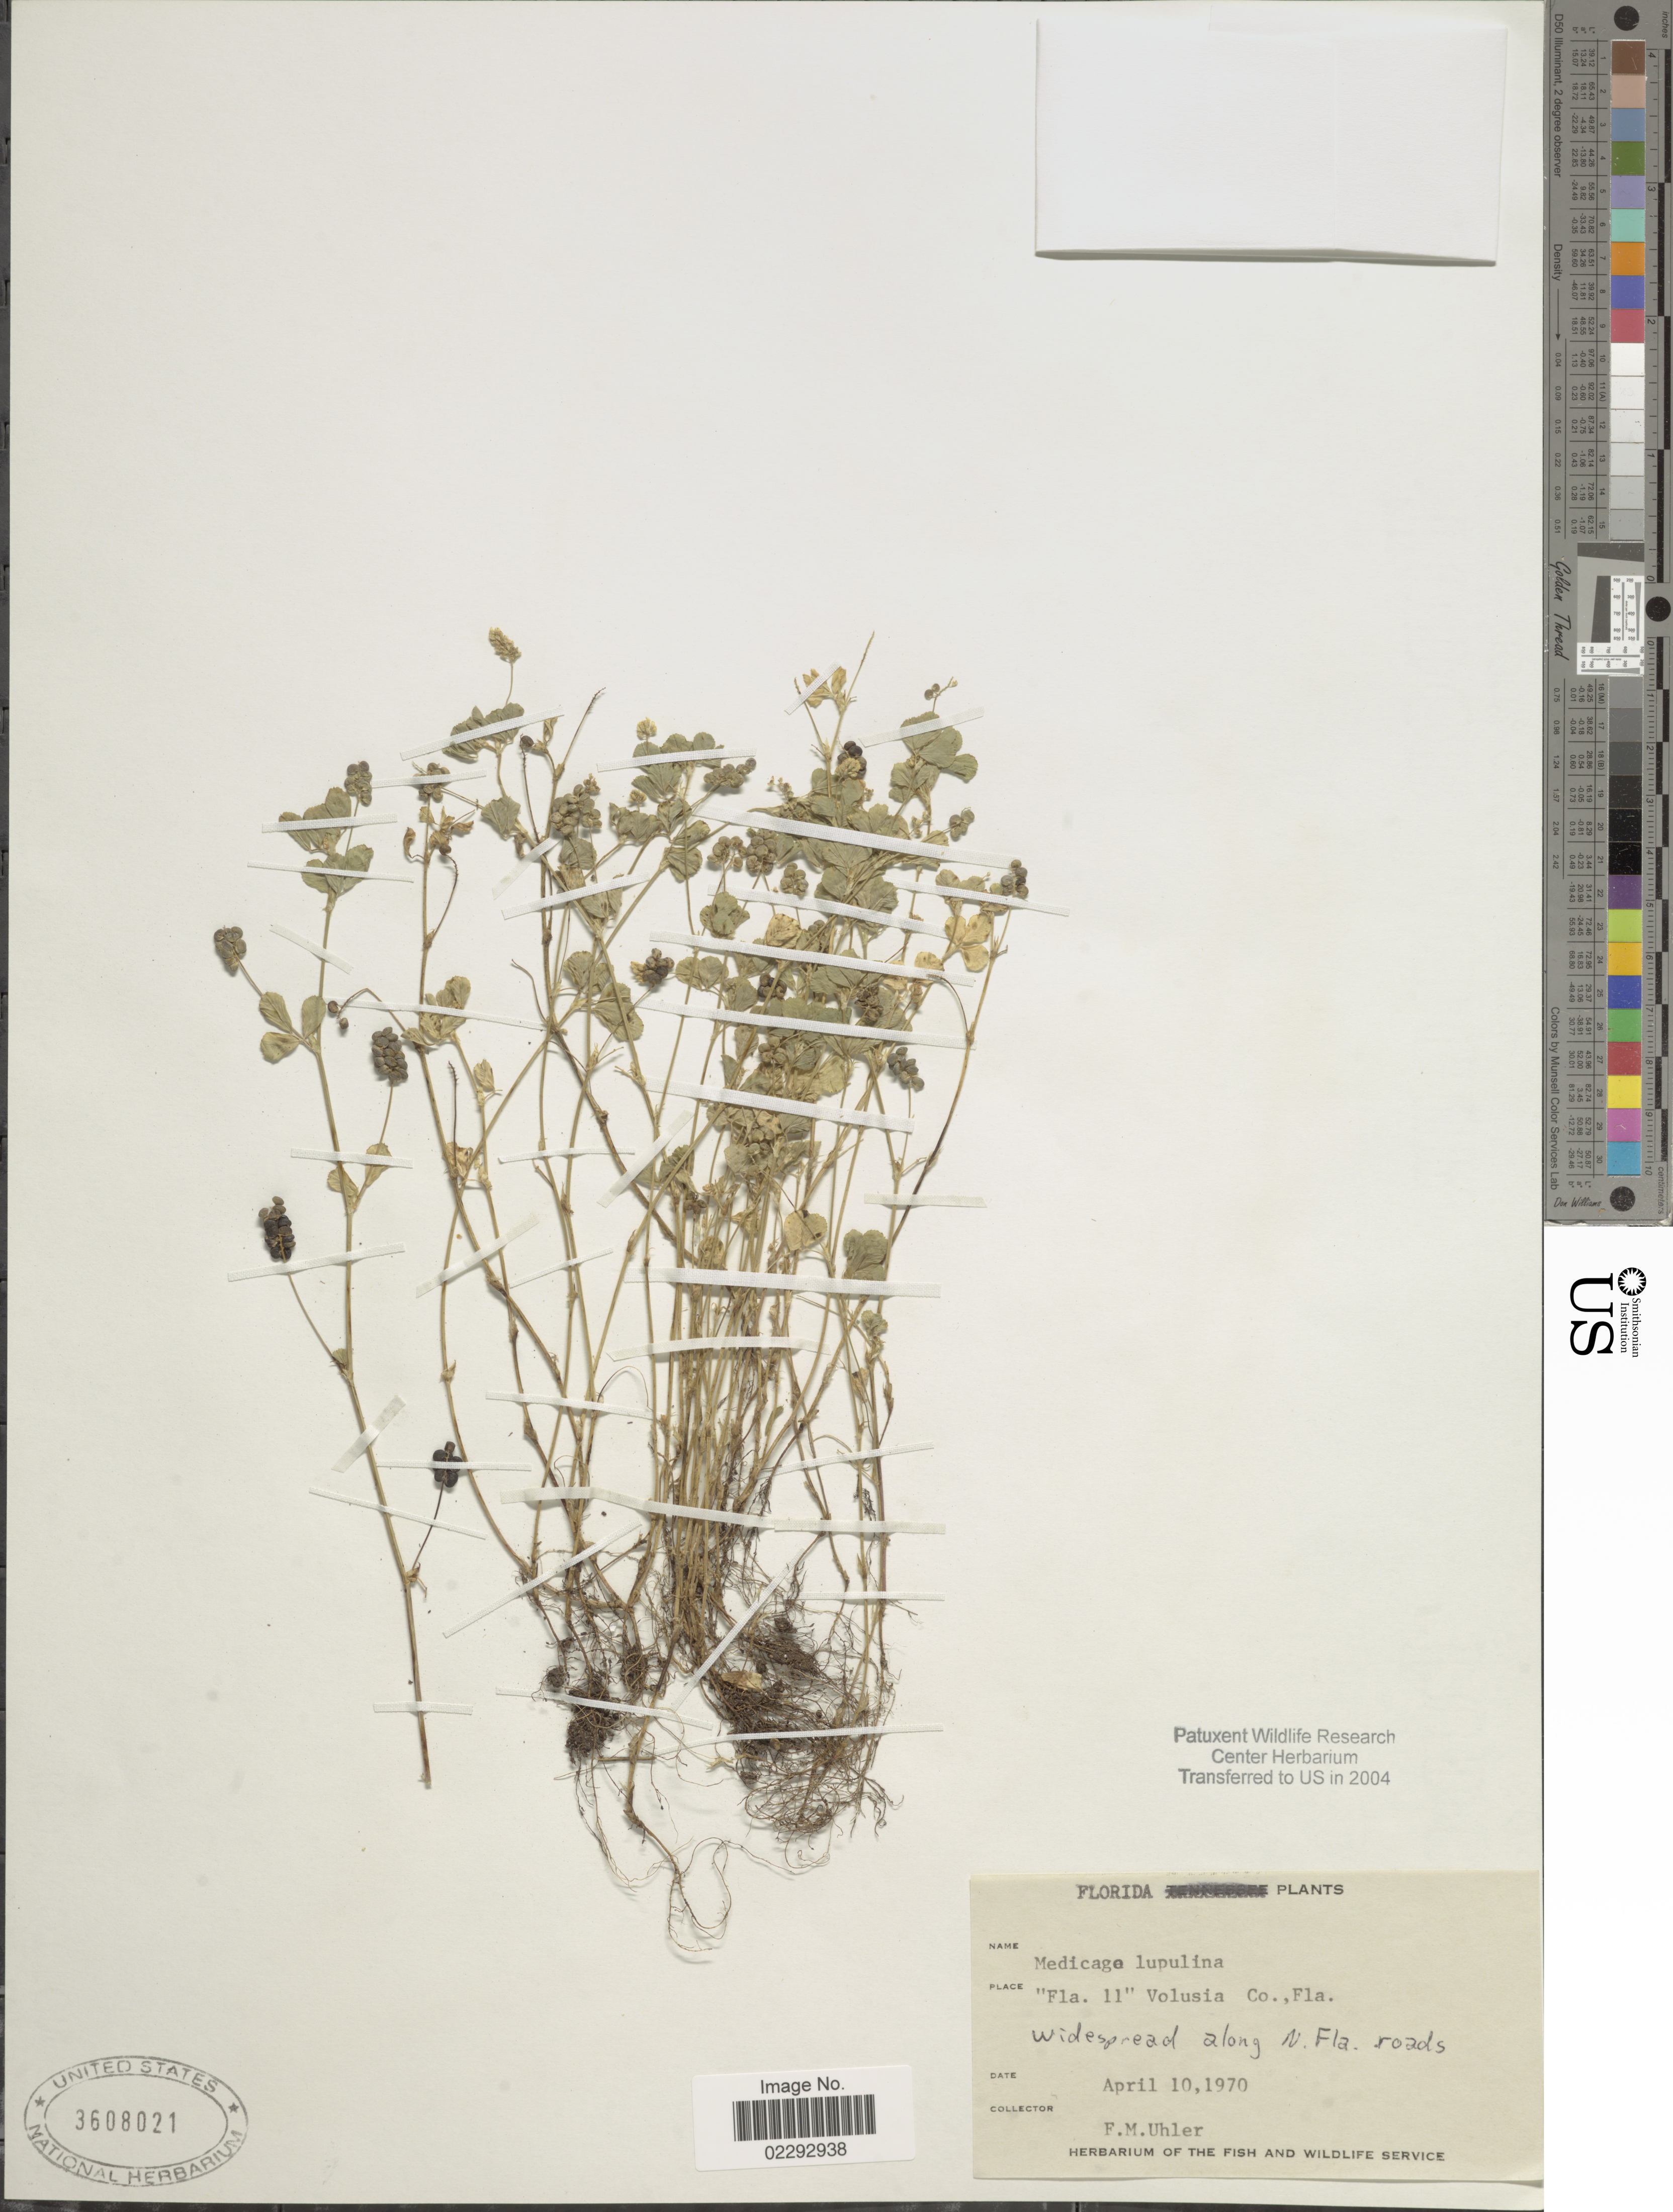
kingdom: Plantae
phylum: Tracheophyta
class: Magnoliopsida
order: Fabales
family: Fabaceae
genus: Medicago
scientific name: Medicago lupulina var. lupulina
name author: L.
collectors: F. M. Uhler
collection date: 1970-04-10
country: United States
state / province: Florida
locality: Fla. 11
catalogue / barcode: US 3608021